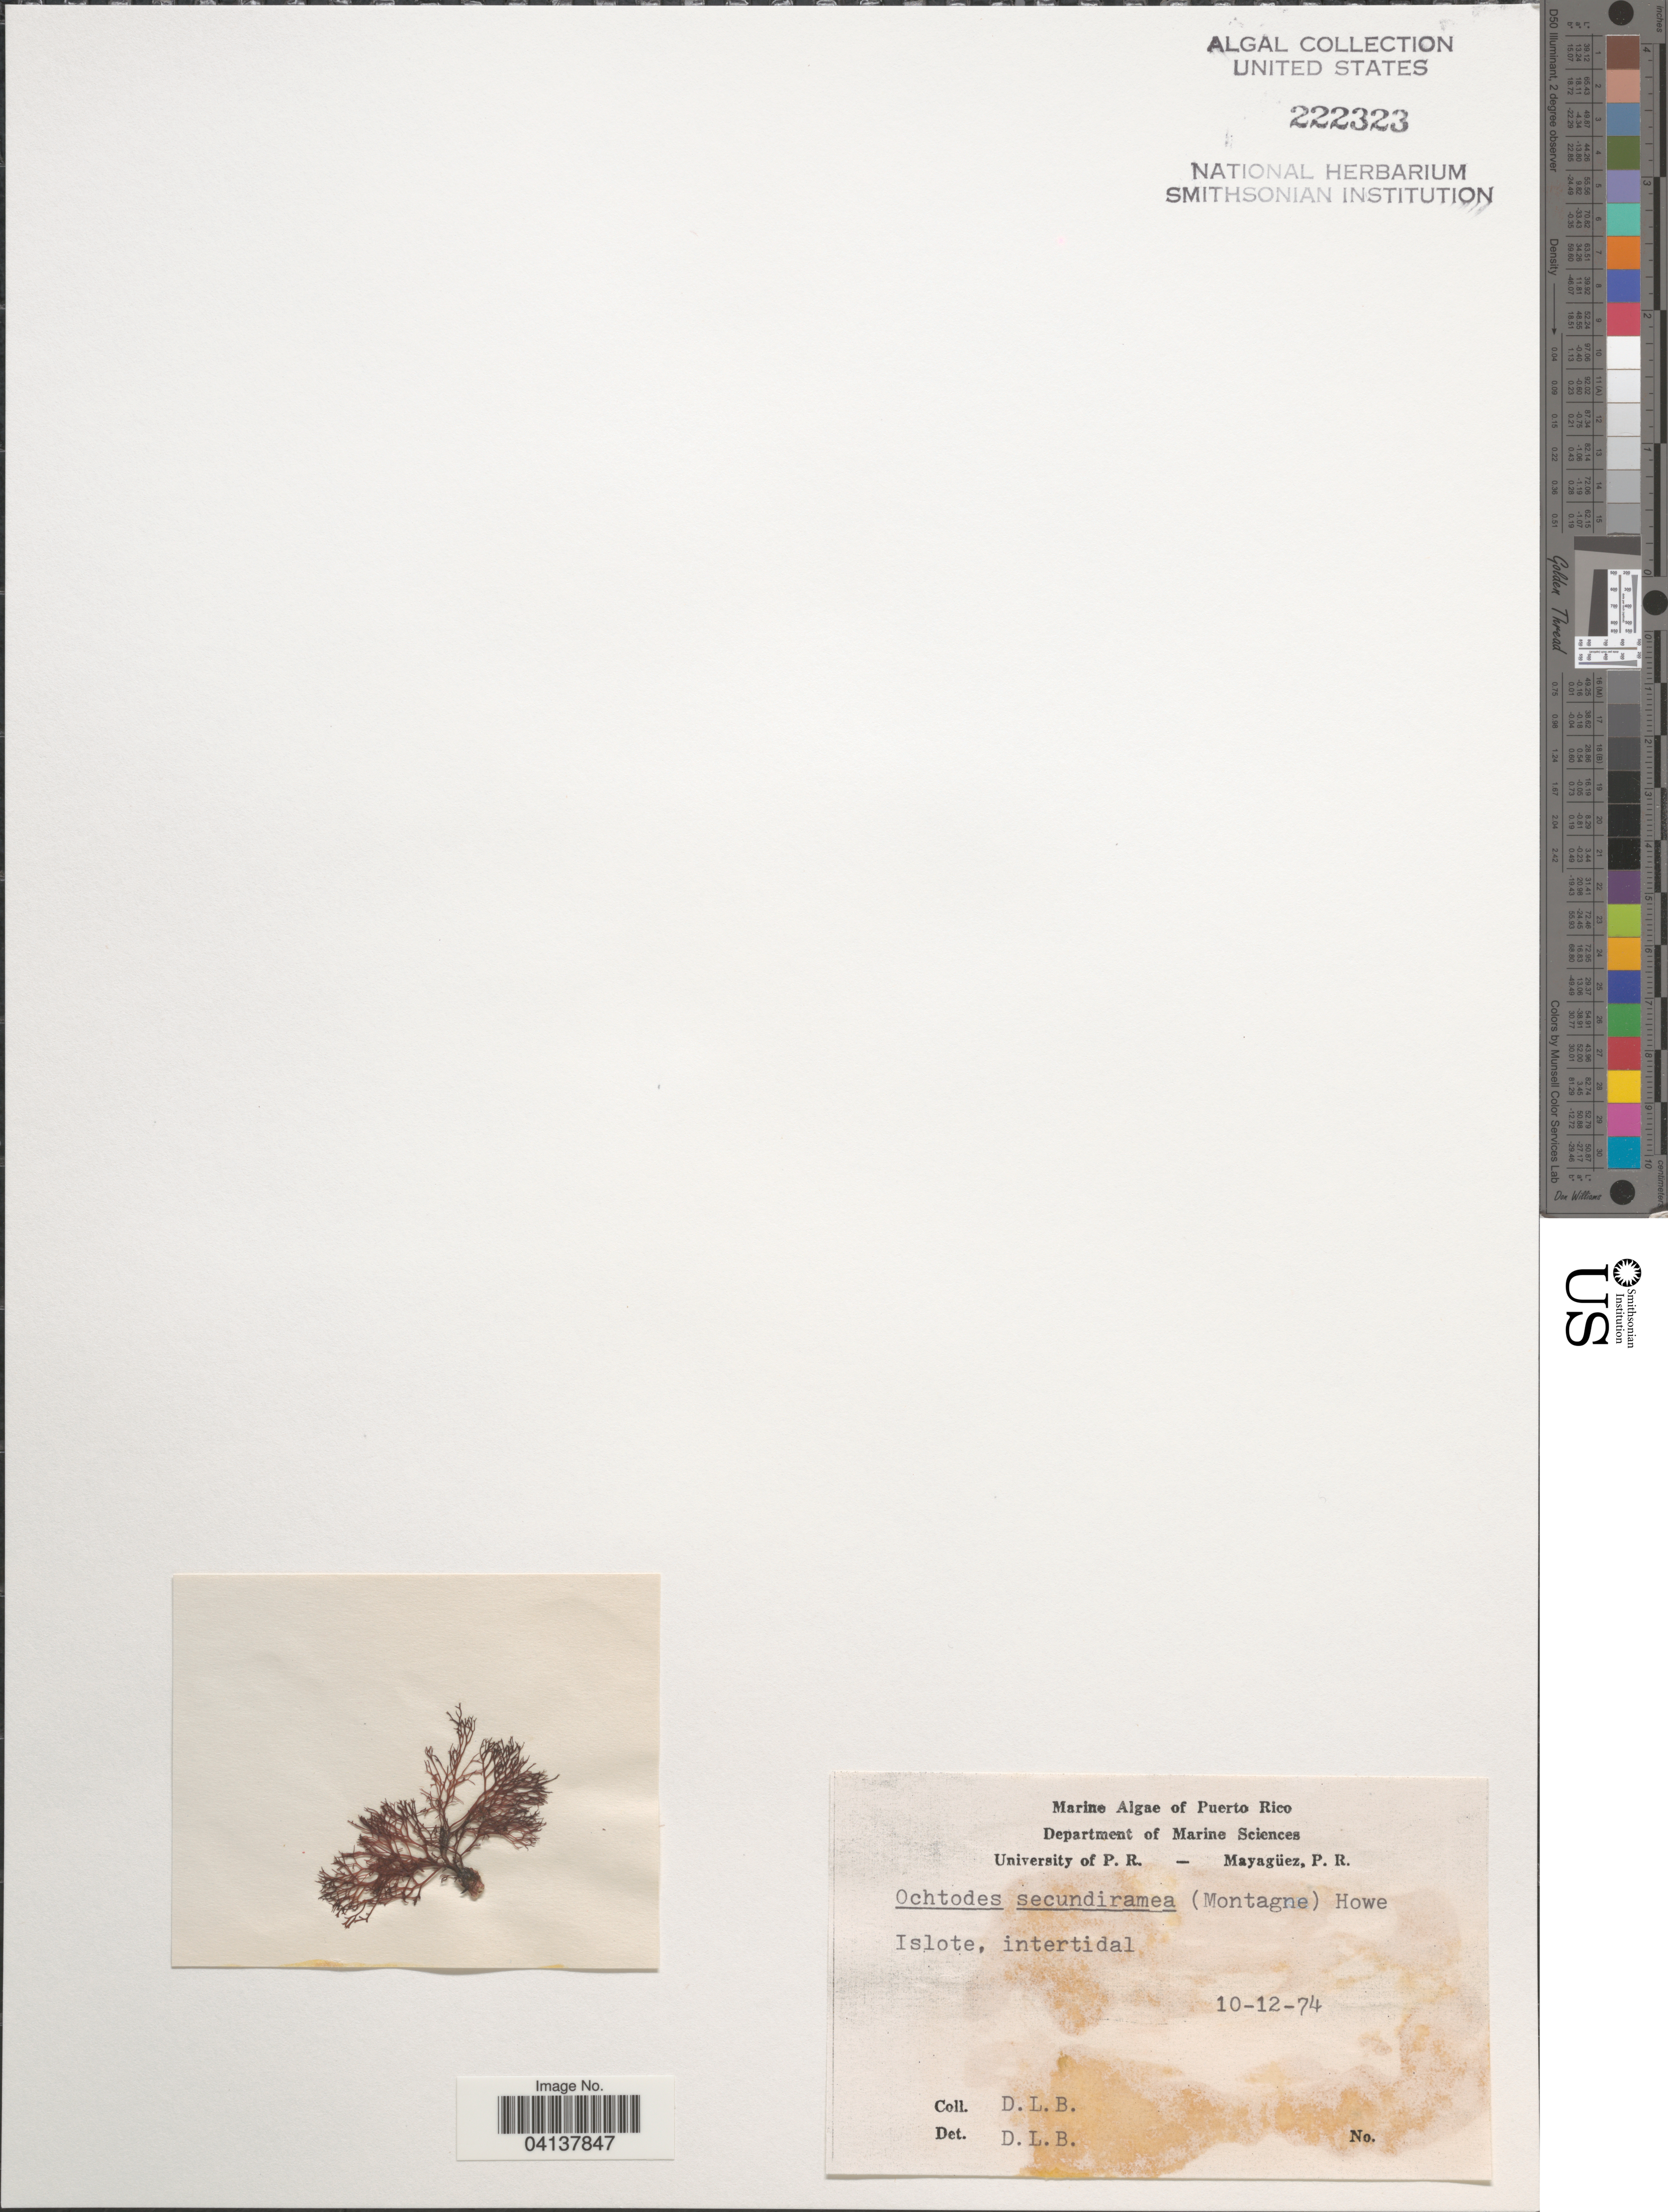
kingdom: Plantae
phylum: Rhodophyta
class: Florideophyceae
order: Gigartinales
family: Rhizophyllidaceae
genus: Ochtodes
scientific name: Ochtodes secundiramea, ined.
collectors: D. L. B.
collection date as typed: Transcribed d/m/y: 10/12/74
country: Puerto Rico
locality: Islote, intertidal.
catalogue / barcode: US 222323